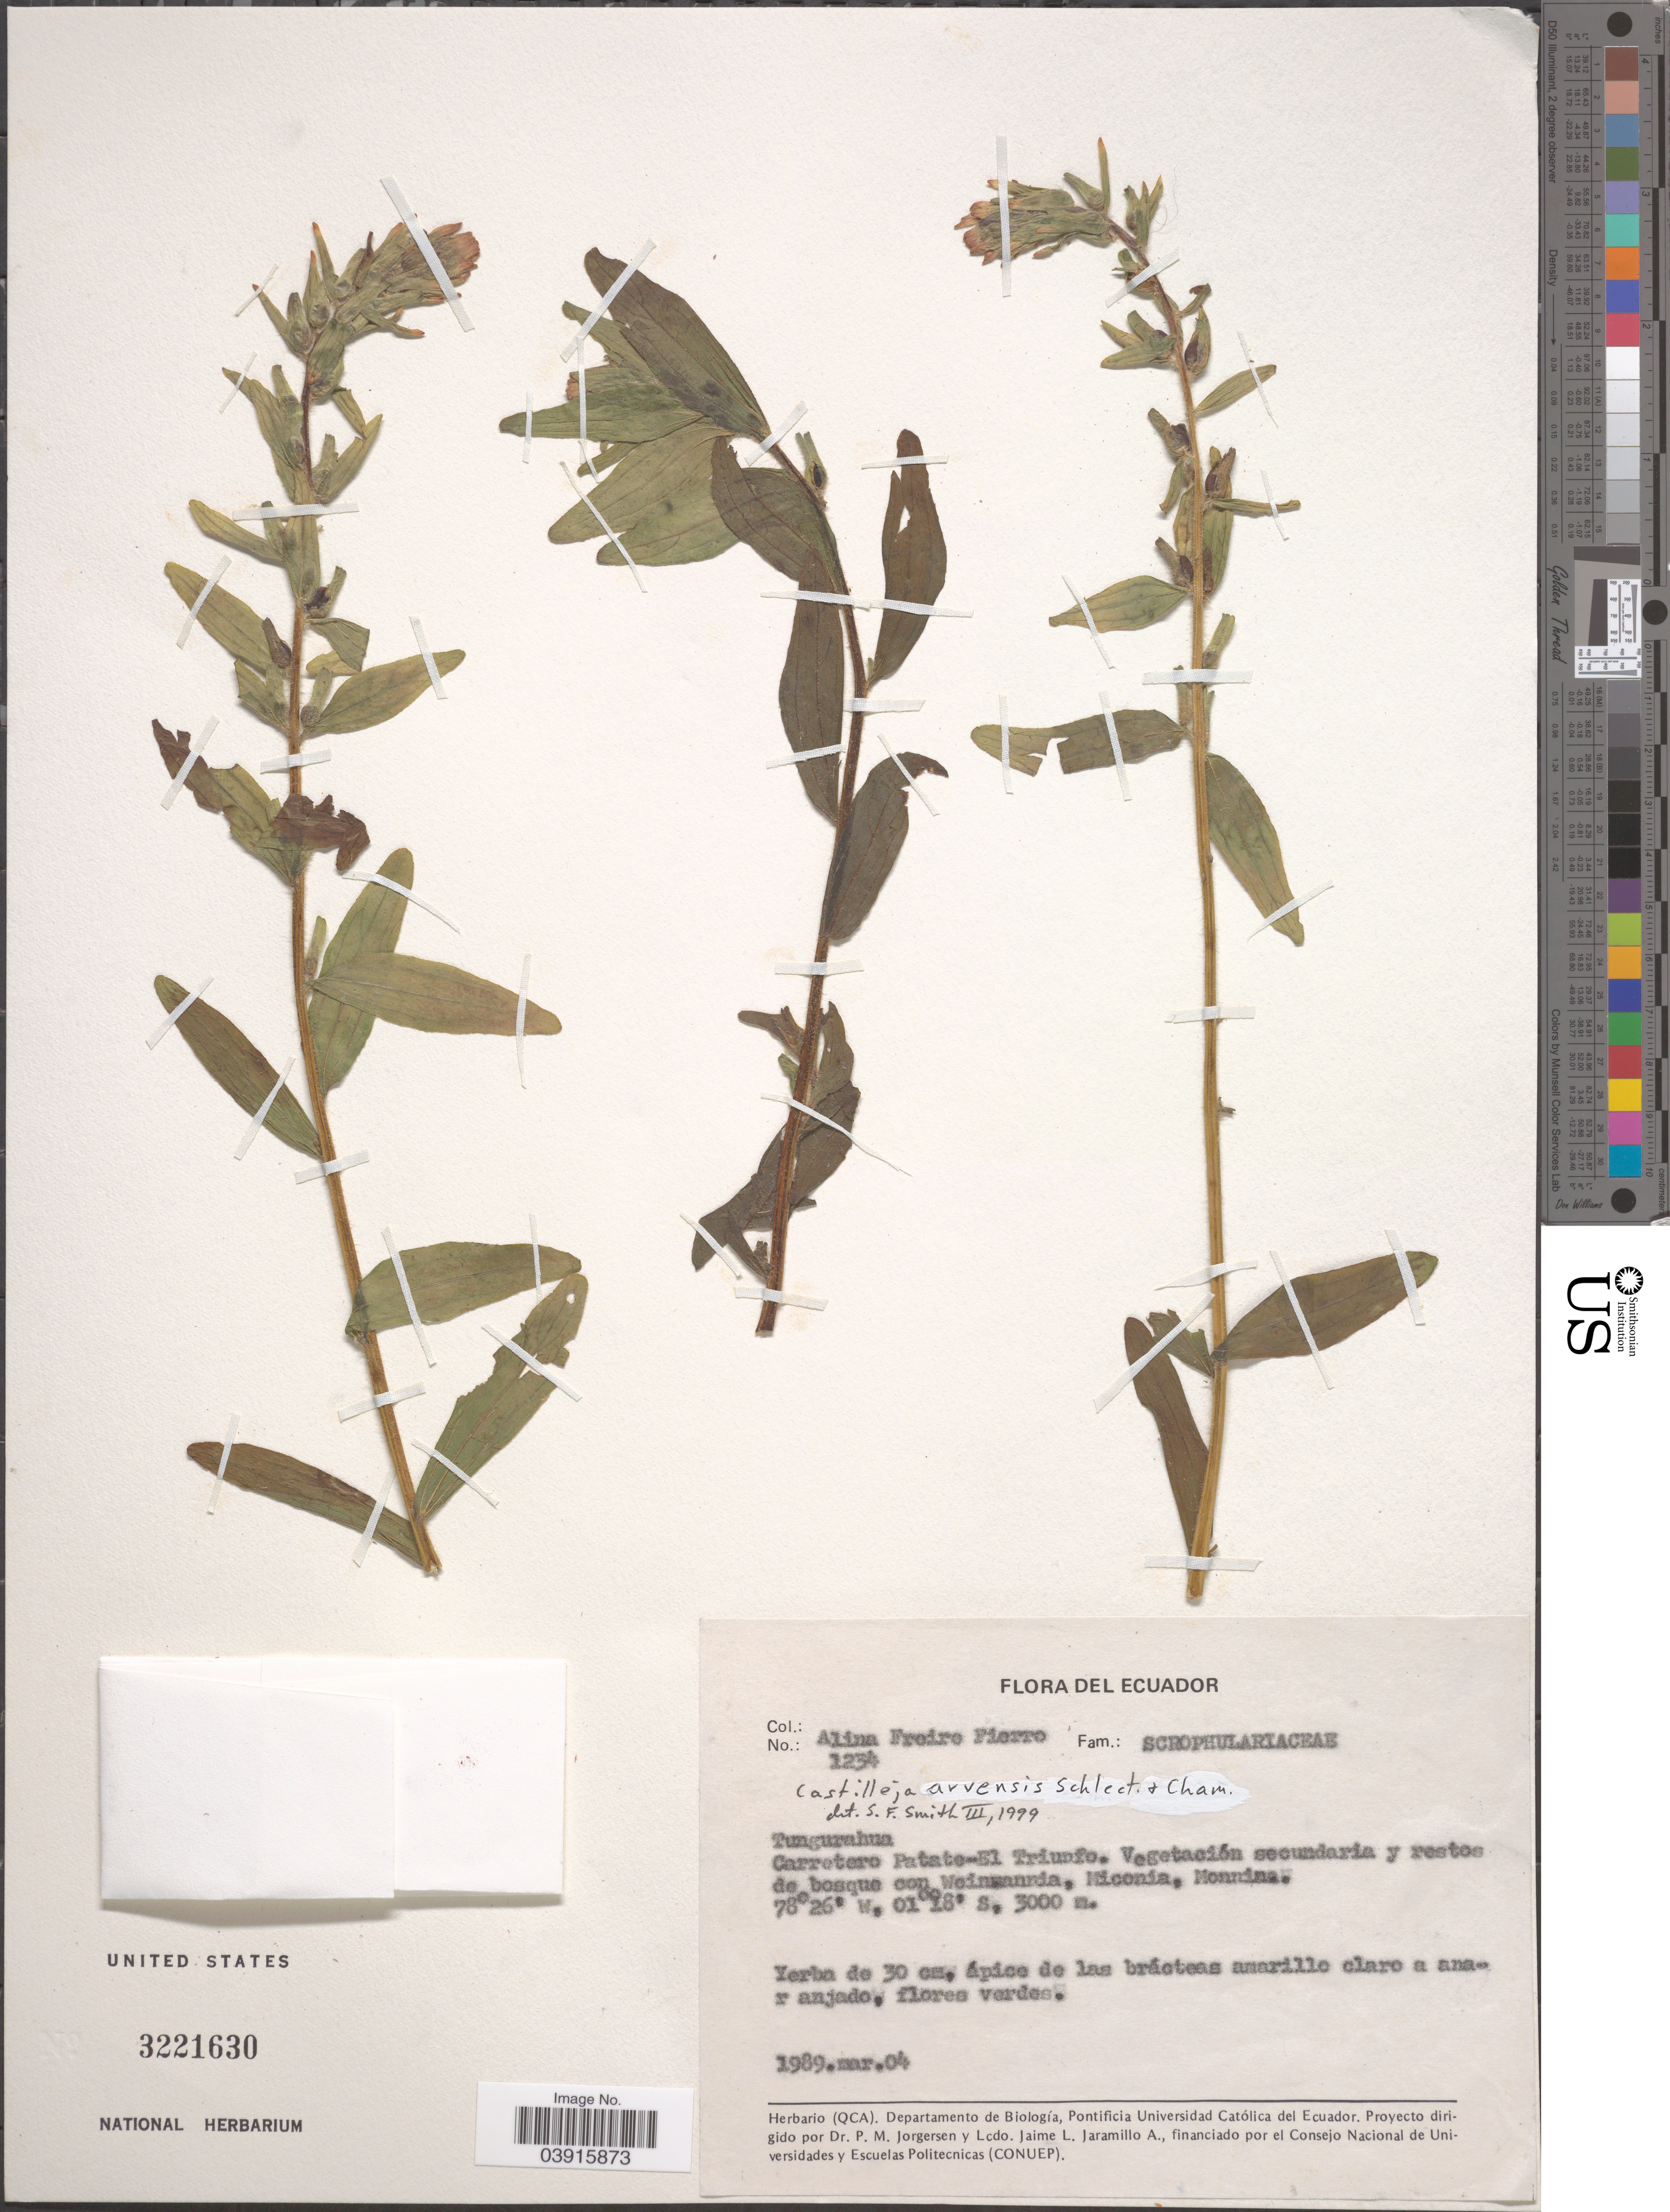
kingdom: Plantae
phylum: Tracheophyta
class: Magnoliopsida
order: Lamiales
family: Orobanchaceae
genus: Castilleja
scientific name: Castilleja arvensis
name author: Schltdl. & Cham.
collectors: A. Freire-Fierro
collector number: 1234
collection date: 1989-03-04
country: Ecuador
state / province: Tungurahua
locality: Carretera Patate-El Triunfo.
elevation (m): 3000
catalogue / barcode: US 3221630